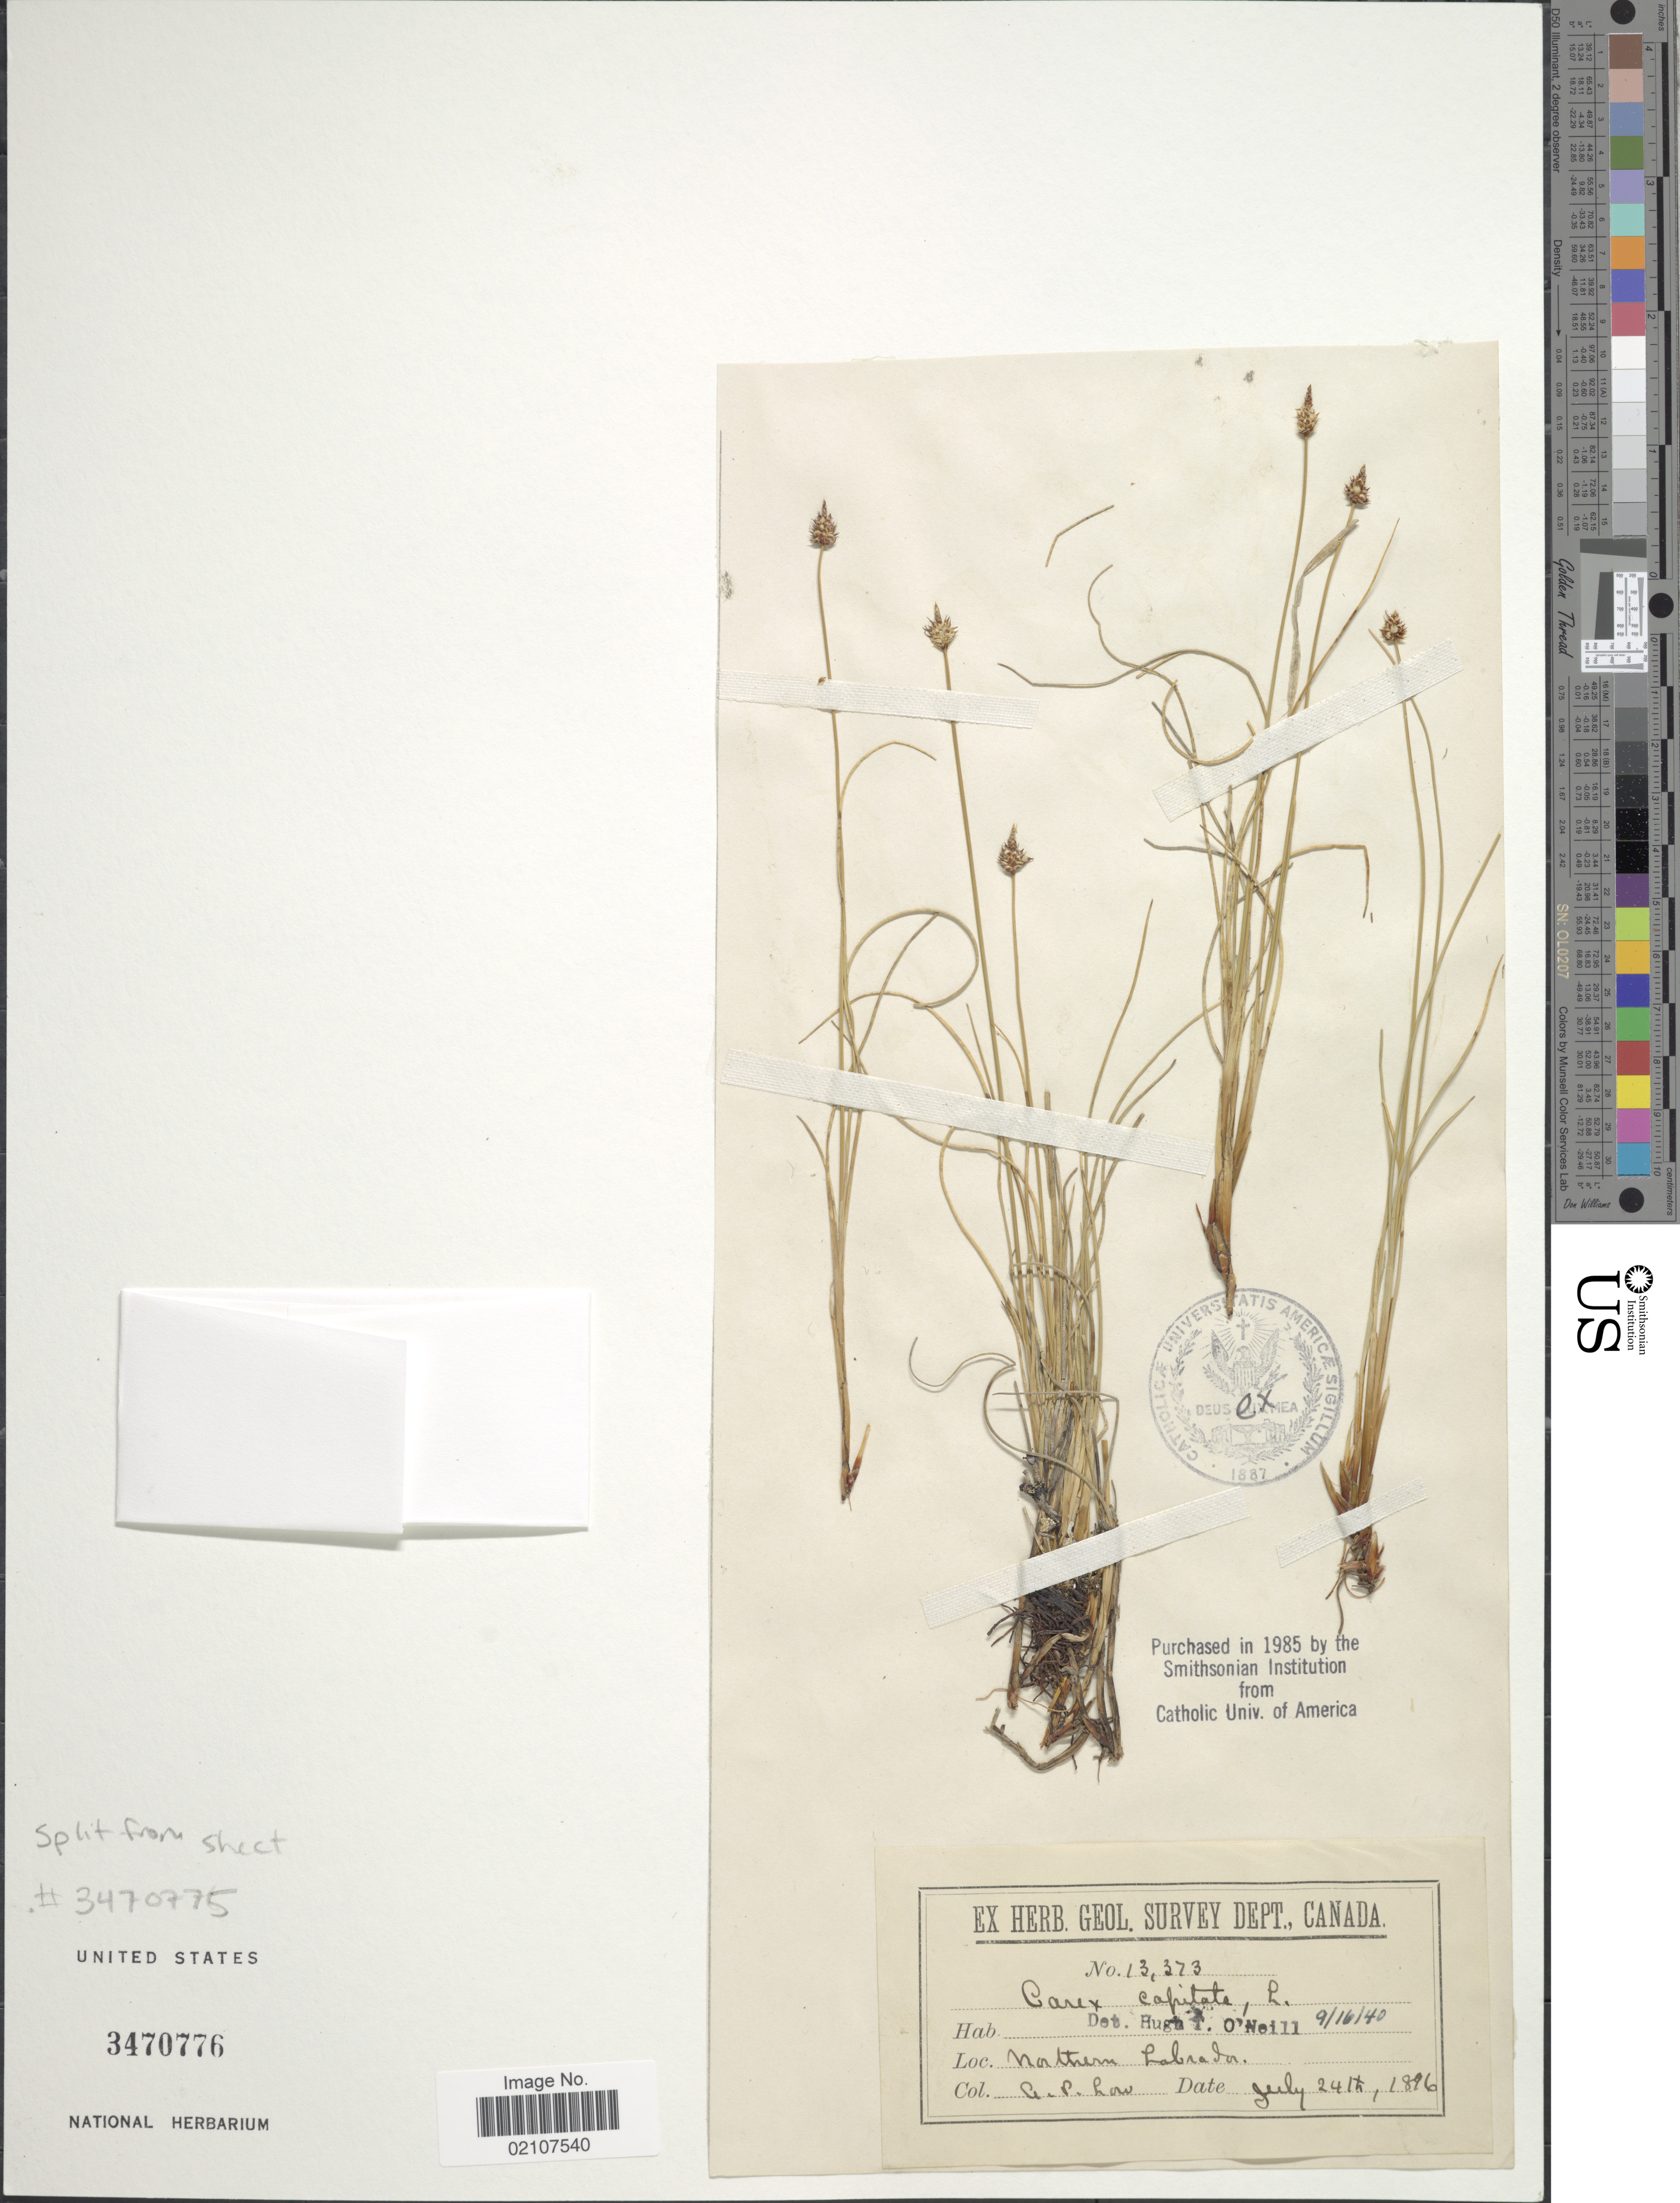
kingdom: Plantae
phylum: Tracheophyta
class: Liliopsida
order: Poales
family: Cyperaceae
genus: Carex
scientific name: Carex capitata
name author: L.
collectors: A. Low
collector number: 13373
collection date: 1896-07-24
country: Canada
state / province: Newfoundland and Labrador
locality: Northern Labrador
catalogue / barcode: US 3470776